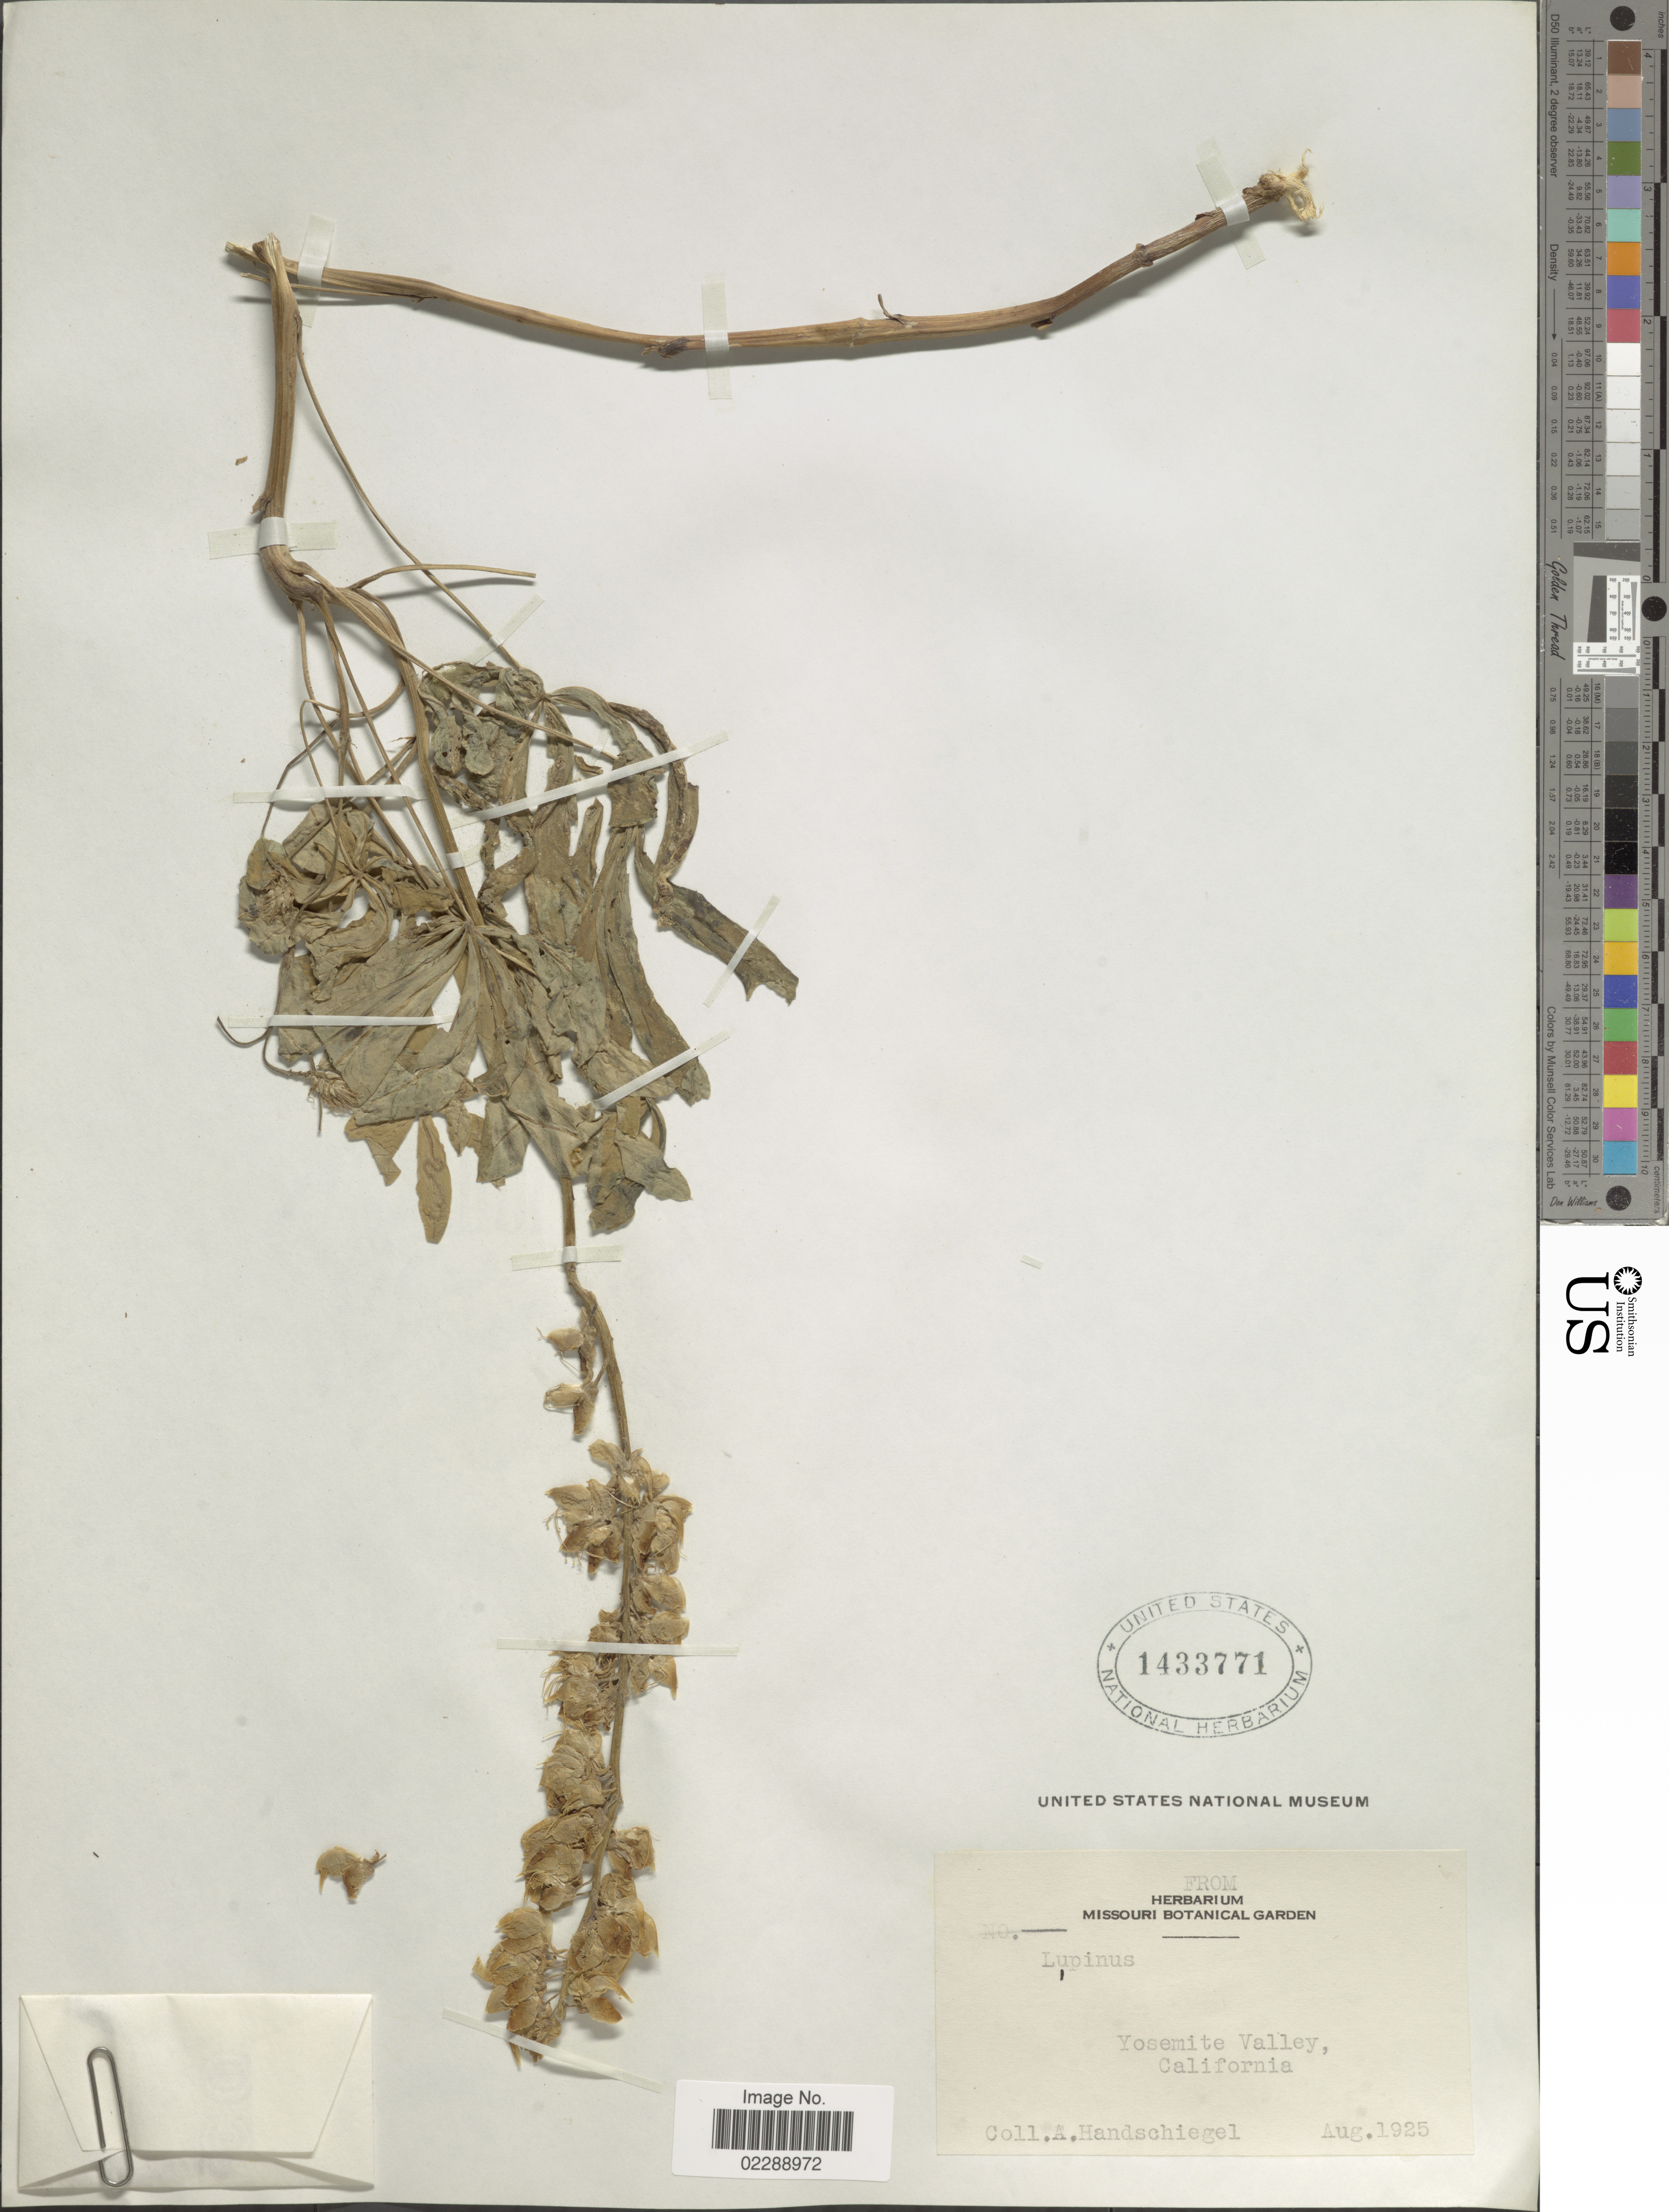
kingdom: Plantae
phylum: Tracheophyta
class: Magnoliopsida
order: Fabales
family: Fabaceae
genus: Lupinus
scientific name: Lupinus sp.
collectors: A. Handschiegel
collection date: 1925-08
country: United States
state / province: California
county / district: Mariposa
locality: Yosemite Valley, California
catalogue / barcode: US 1433771